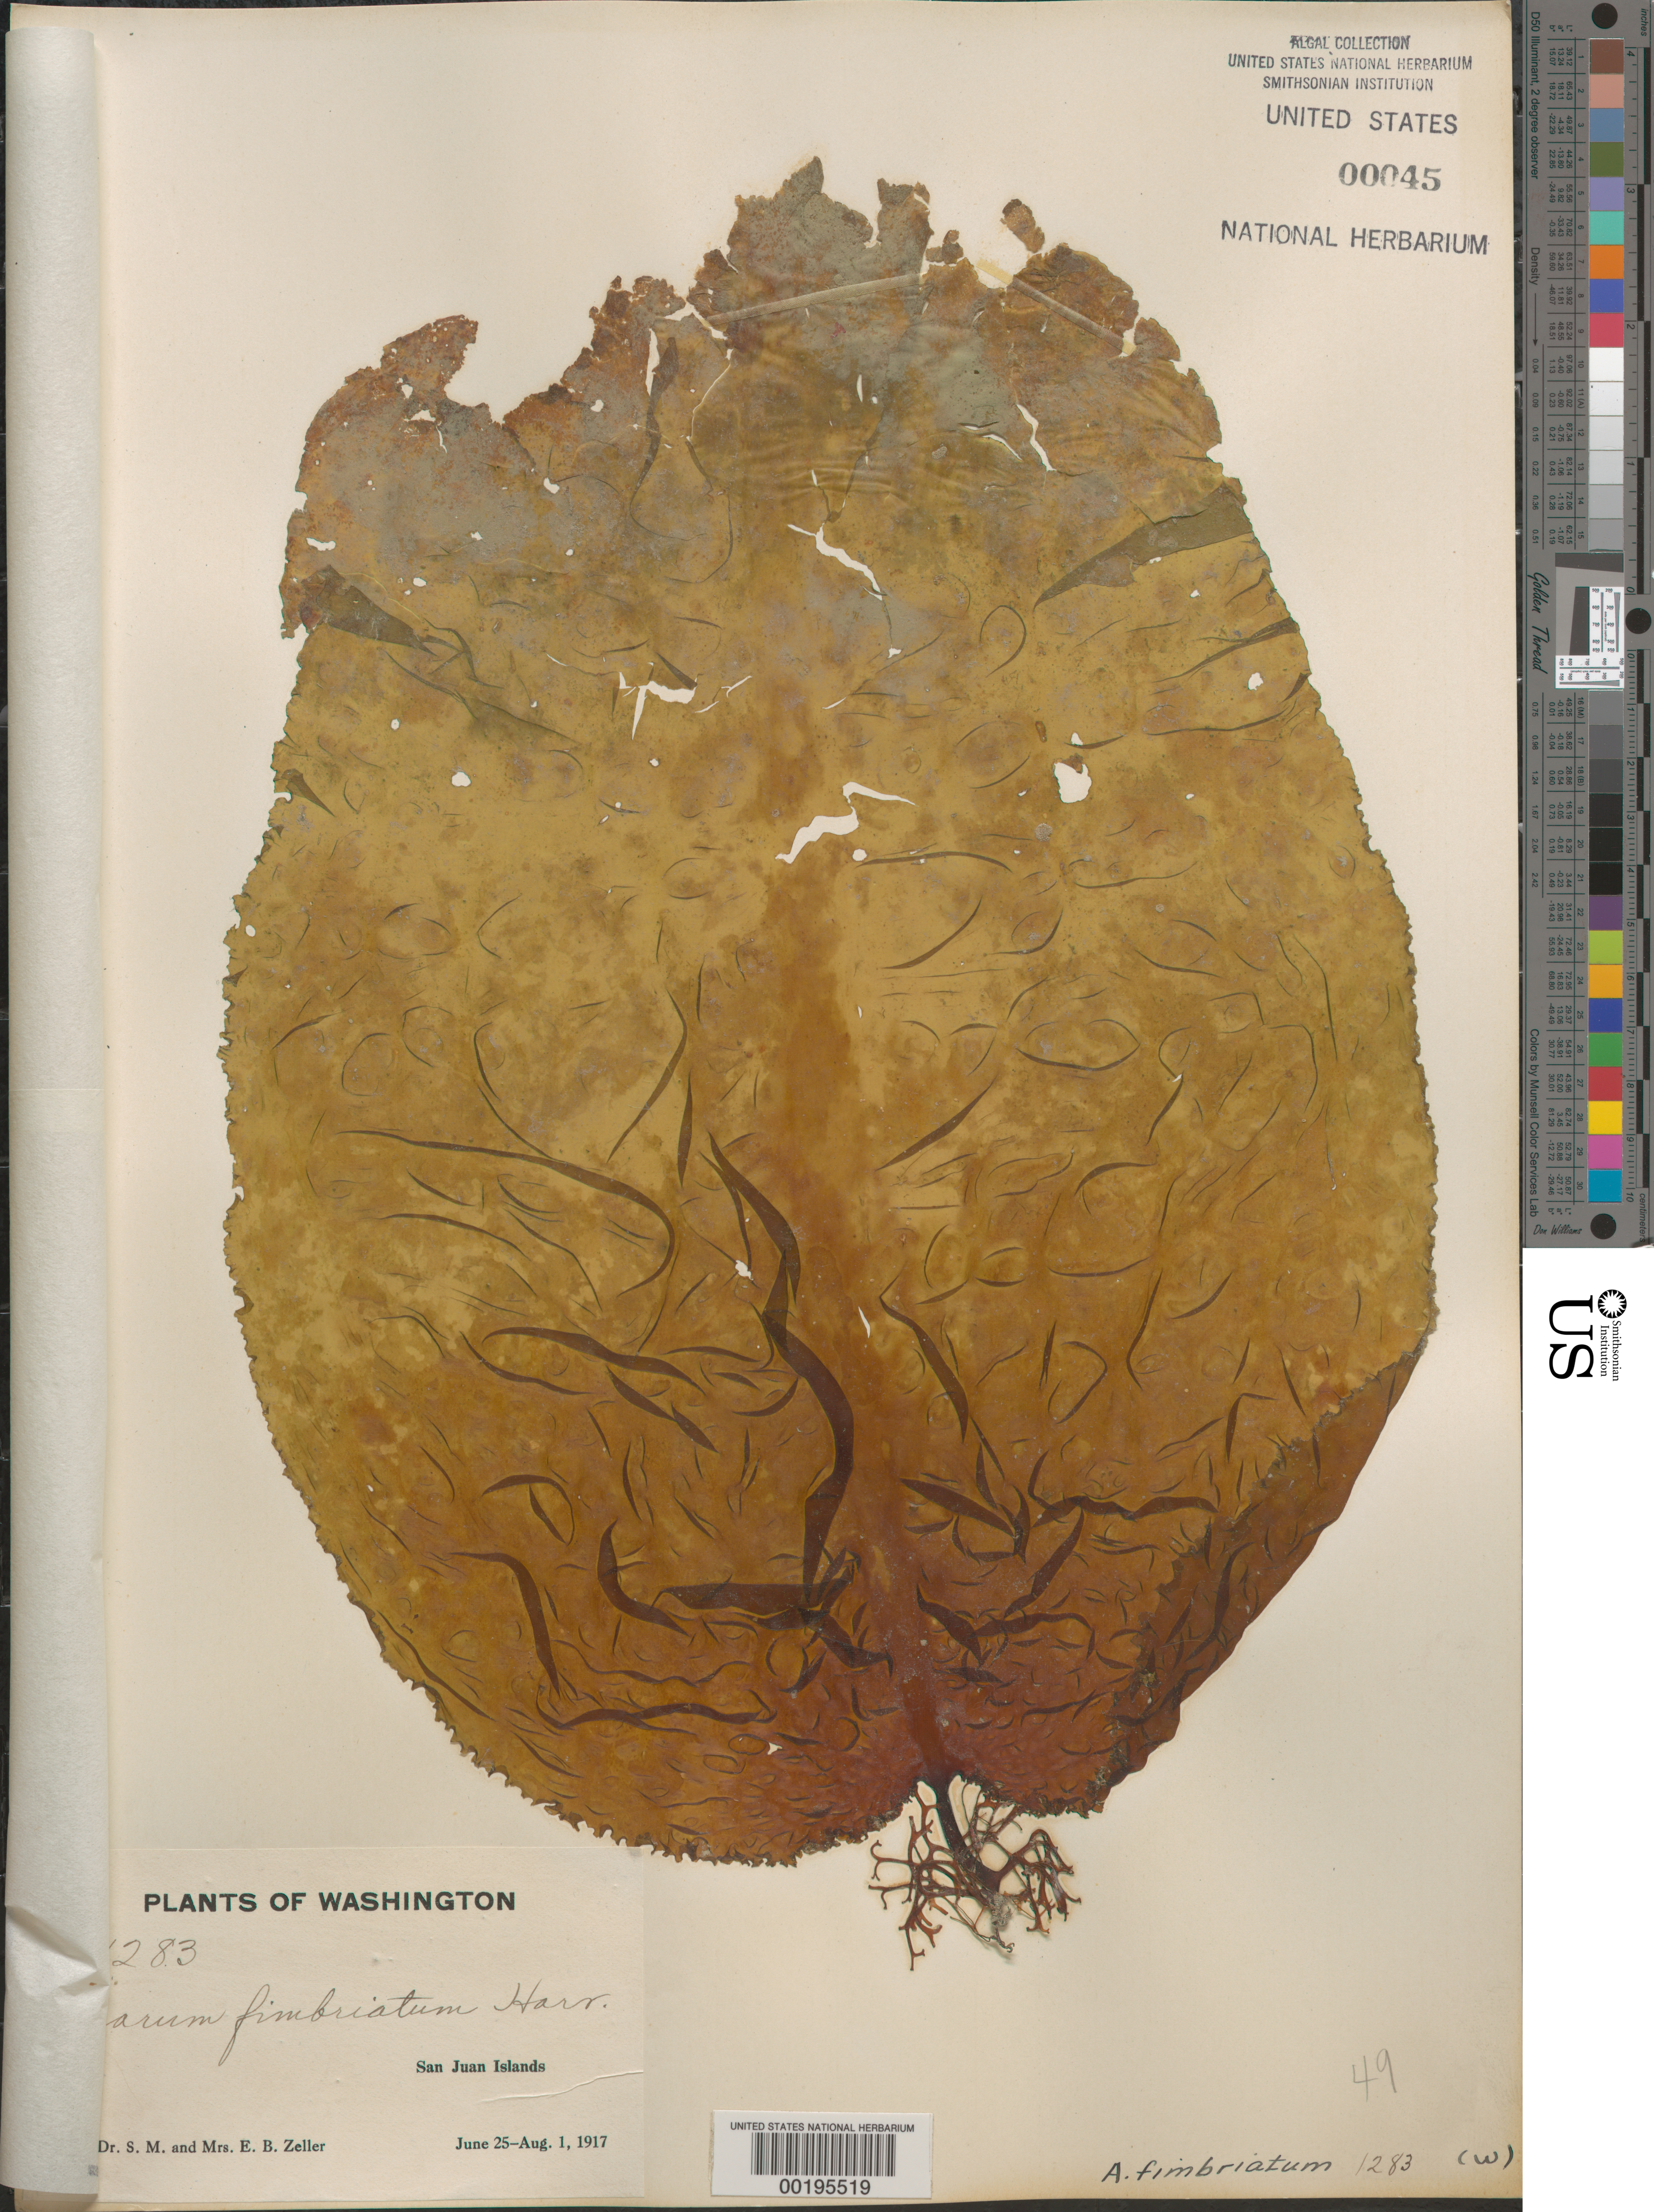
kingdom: Chromista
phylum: Ochrophyta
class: Phaeophyceae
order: Laminariales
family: Agaraceae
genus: Neoagarum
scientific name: Neoagarum fimbriatum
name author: (Harvey) H.Kawai & Hanyuda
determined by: Algae name updating Project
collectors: S. Zeller & E. Zeller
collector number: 1283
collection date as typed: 25 Jun 1917 to 01 Aug 1917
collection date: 1917-06-25/1917-08-01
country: United States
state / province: Washington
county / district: San Juan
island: San Juan Islands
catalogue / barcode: US 45